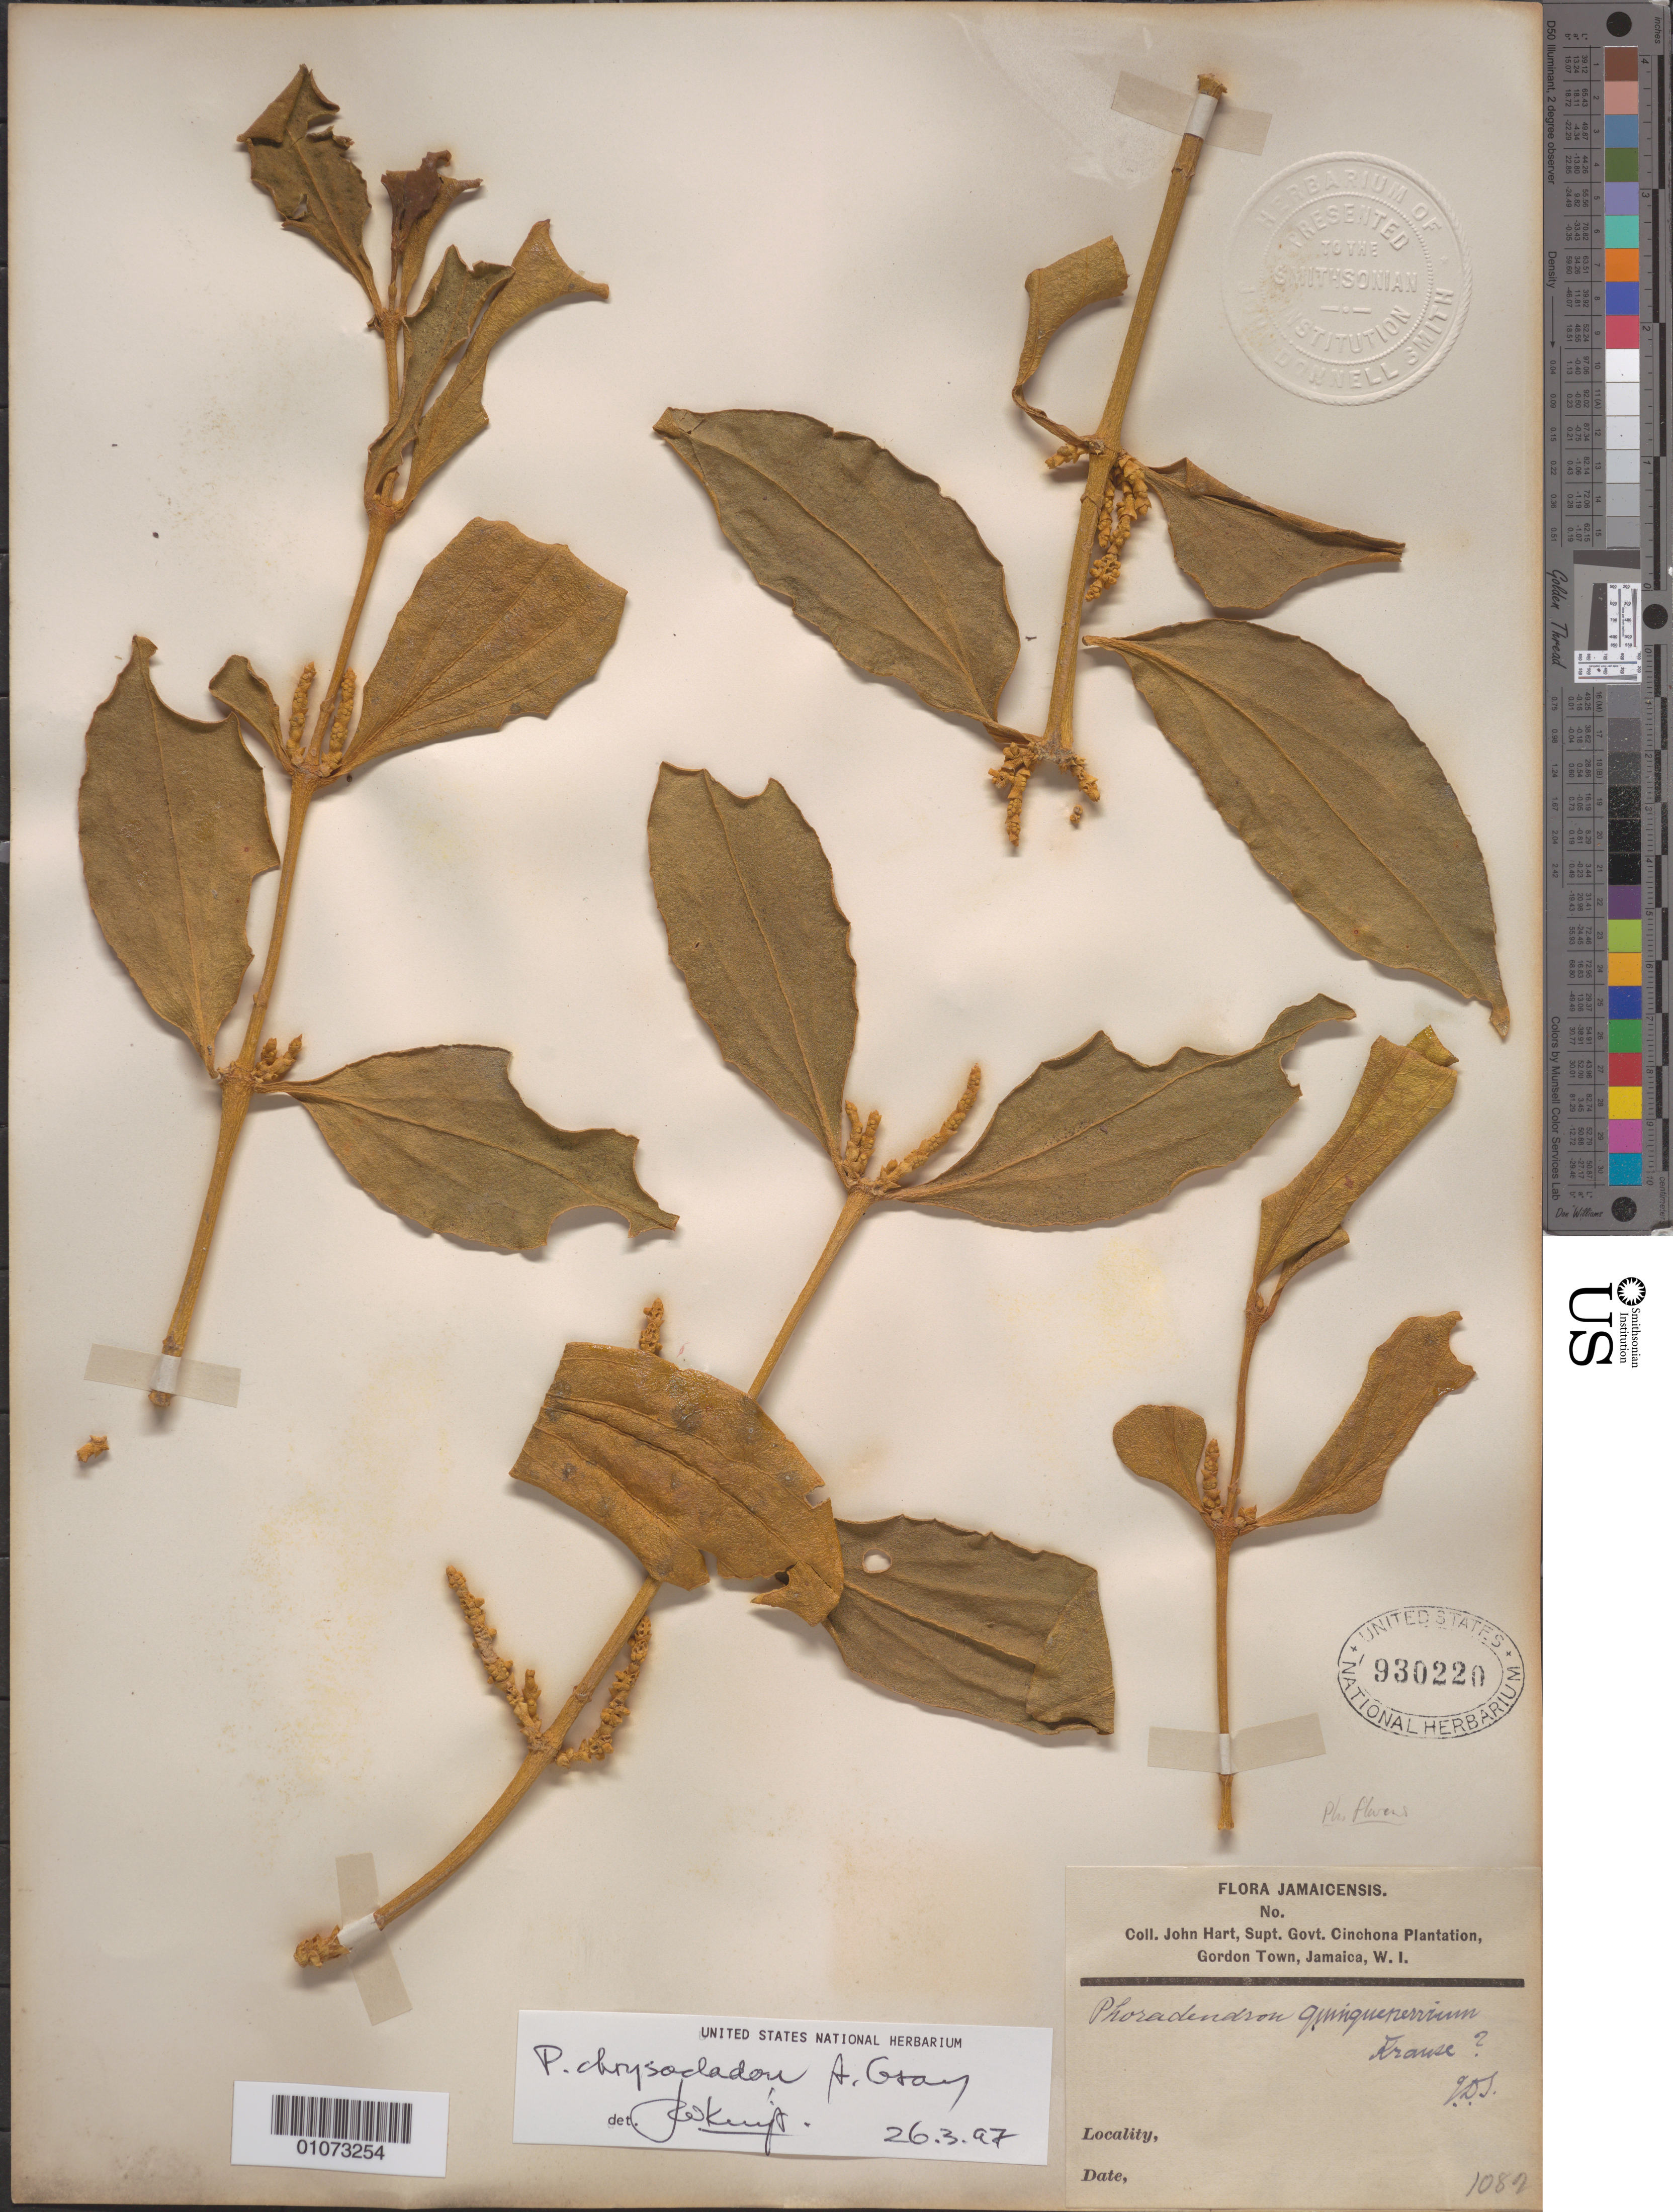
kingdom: Plantae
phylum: Tracheophyta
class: Magnoliopsida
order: Santalales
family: Viscaceae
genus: Phoradendron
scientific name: Phoradendron chrysocladon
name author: A. Gray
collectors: J. Hart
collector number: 1089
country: Jamaica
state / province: Kingston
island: Jamaica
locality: Gordon Town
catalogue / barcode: US 930220